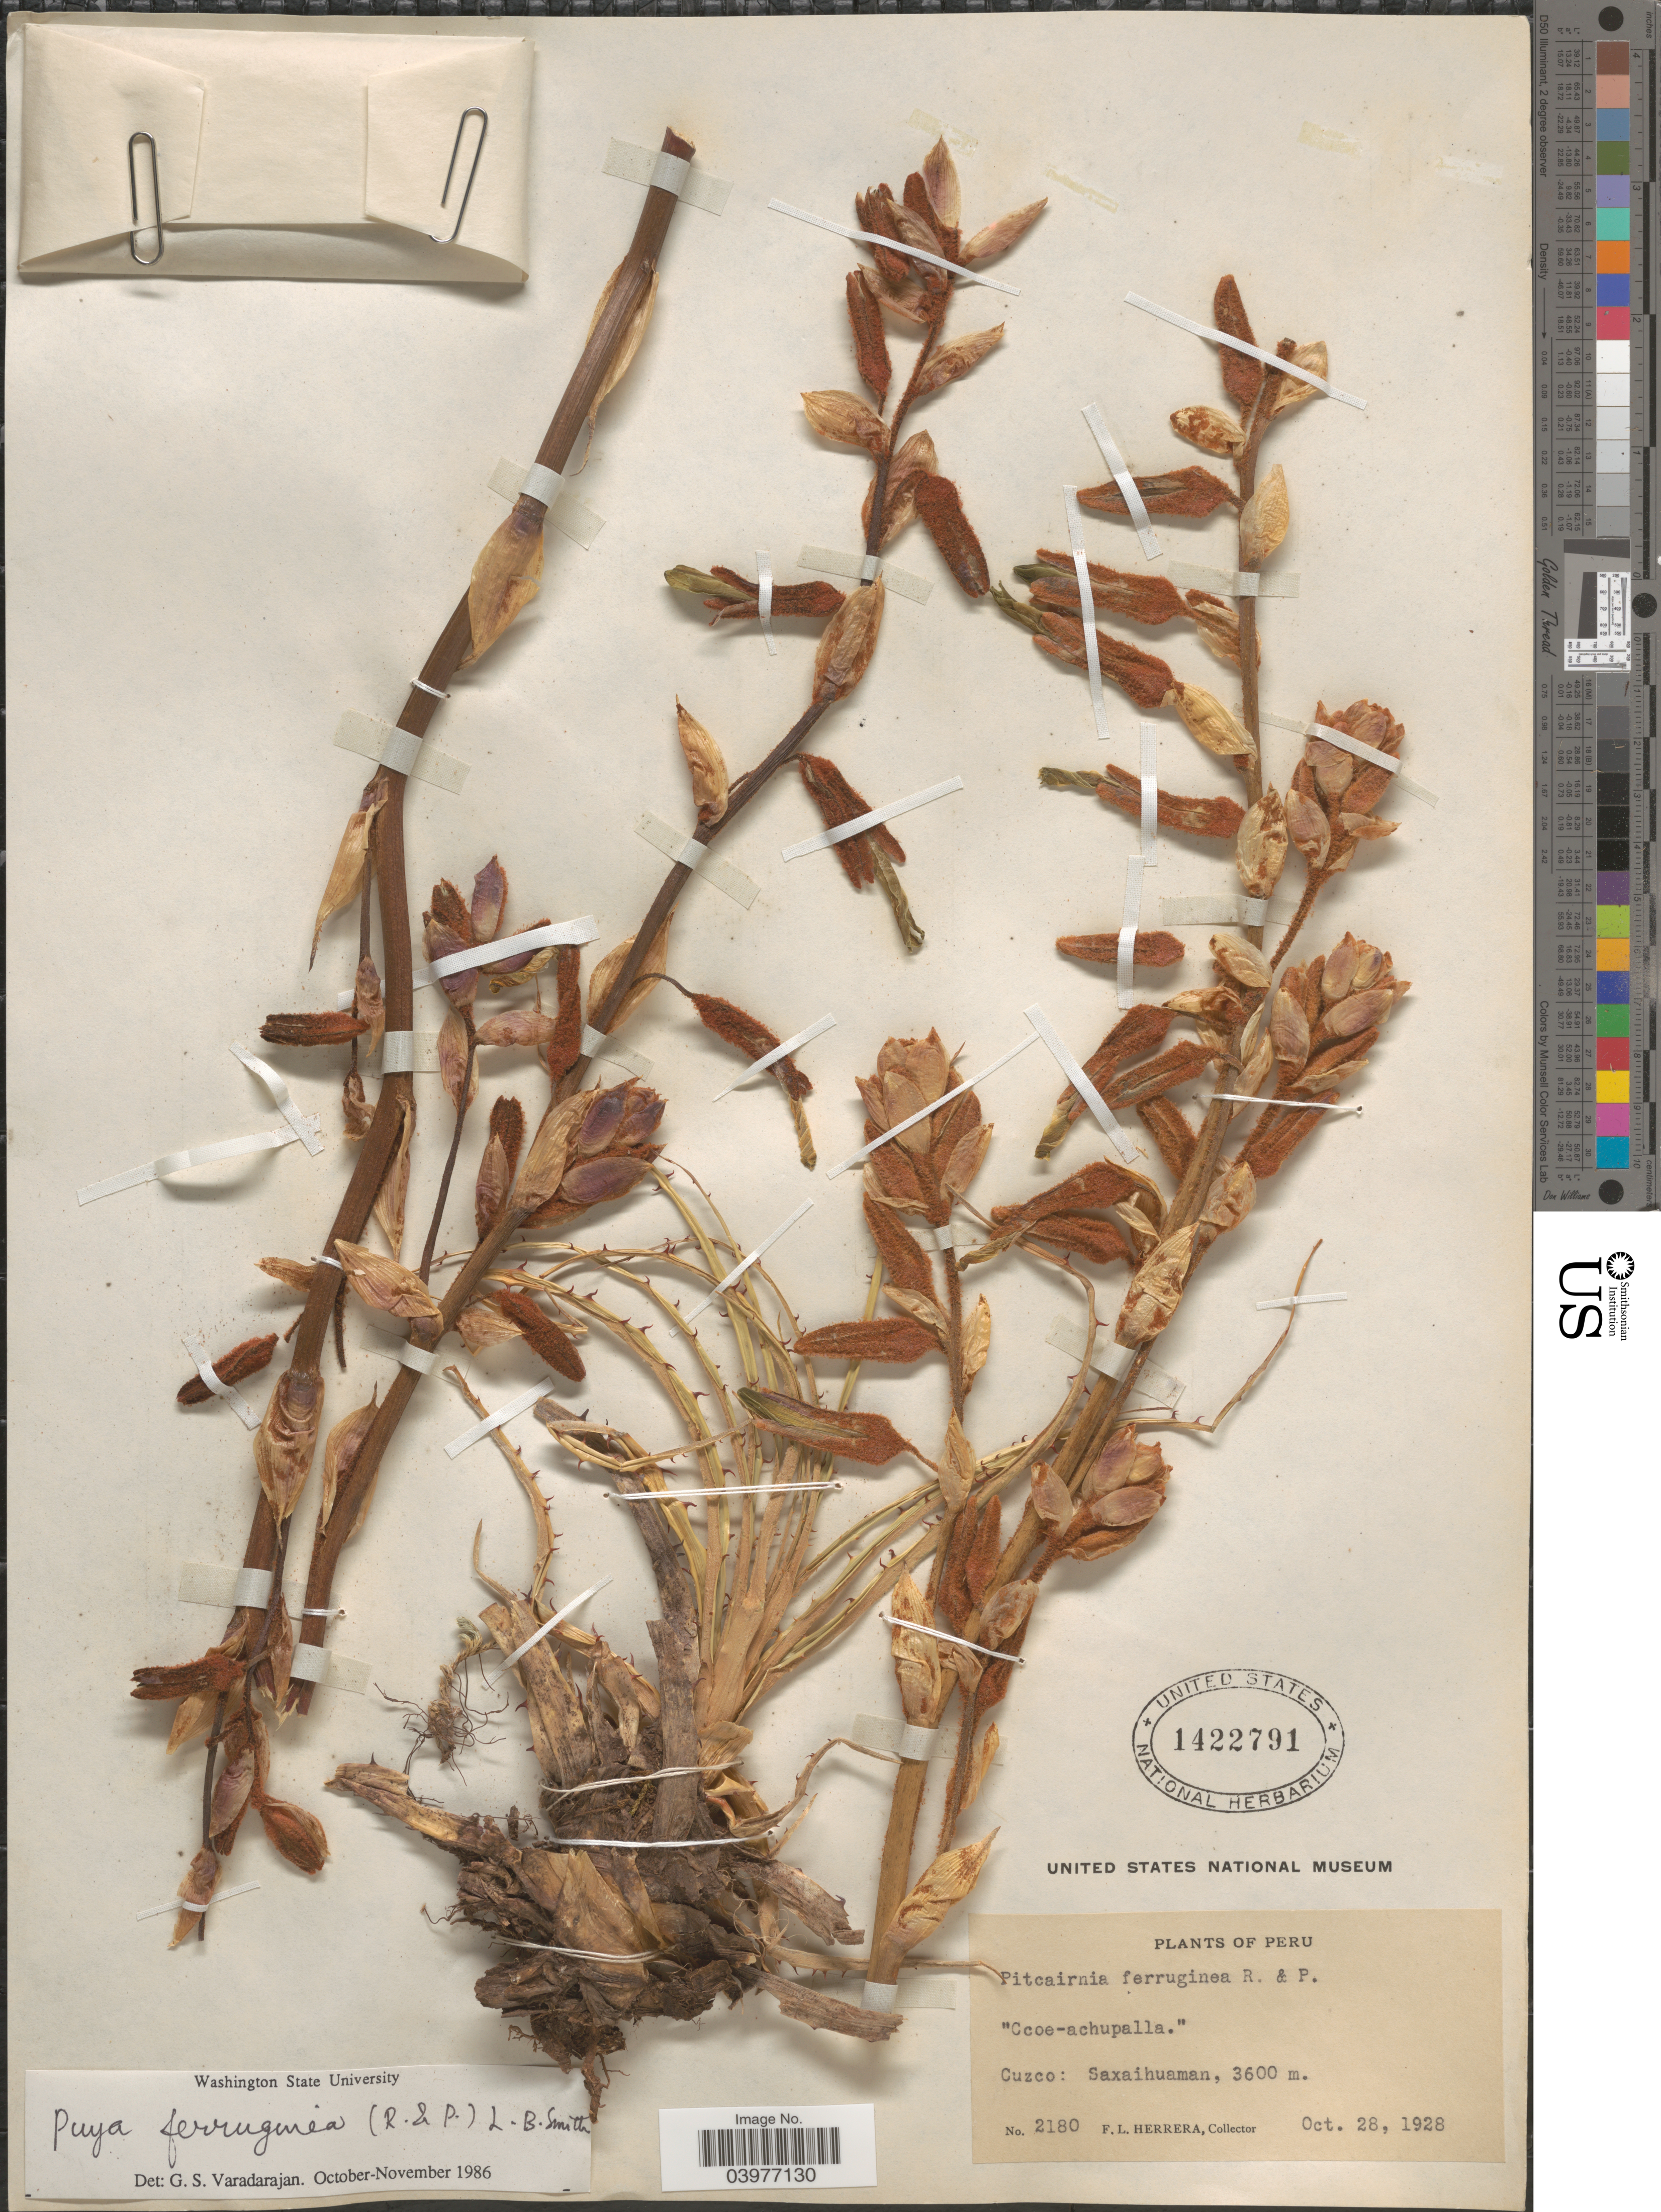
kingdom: Plantae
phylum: Tracheophyta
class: Liliopsida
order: Poales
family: Bromeliaceae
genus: Puya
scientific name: Puya ferruginea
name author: (Ruiz & Pav.) L.B. Sm.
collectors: F. L. Herrera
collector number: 2180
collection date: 1928-10-28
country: Peru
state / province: Cusco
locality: Cuzco: Saxaihuaman.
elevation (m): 3600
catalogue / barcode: US 1422791